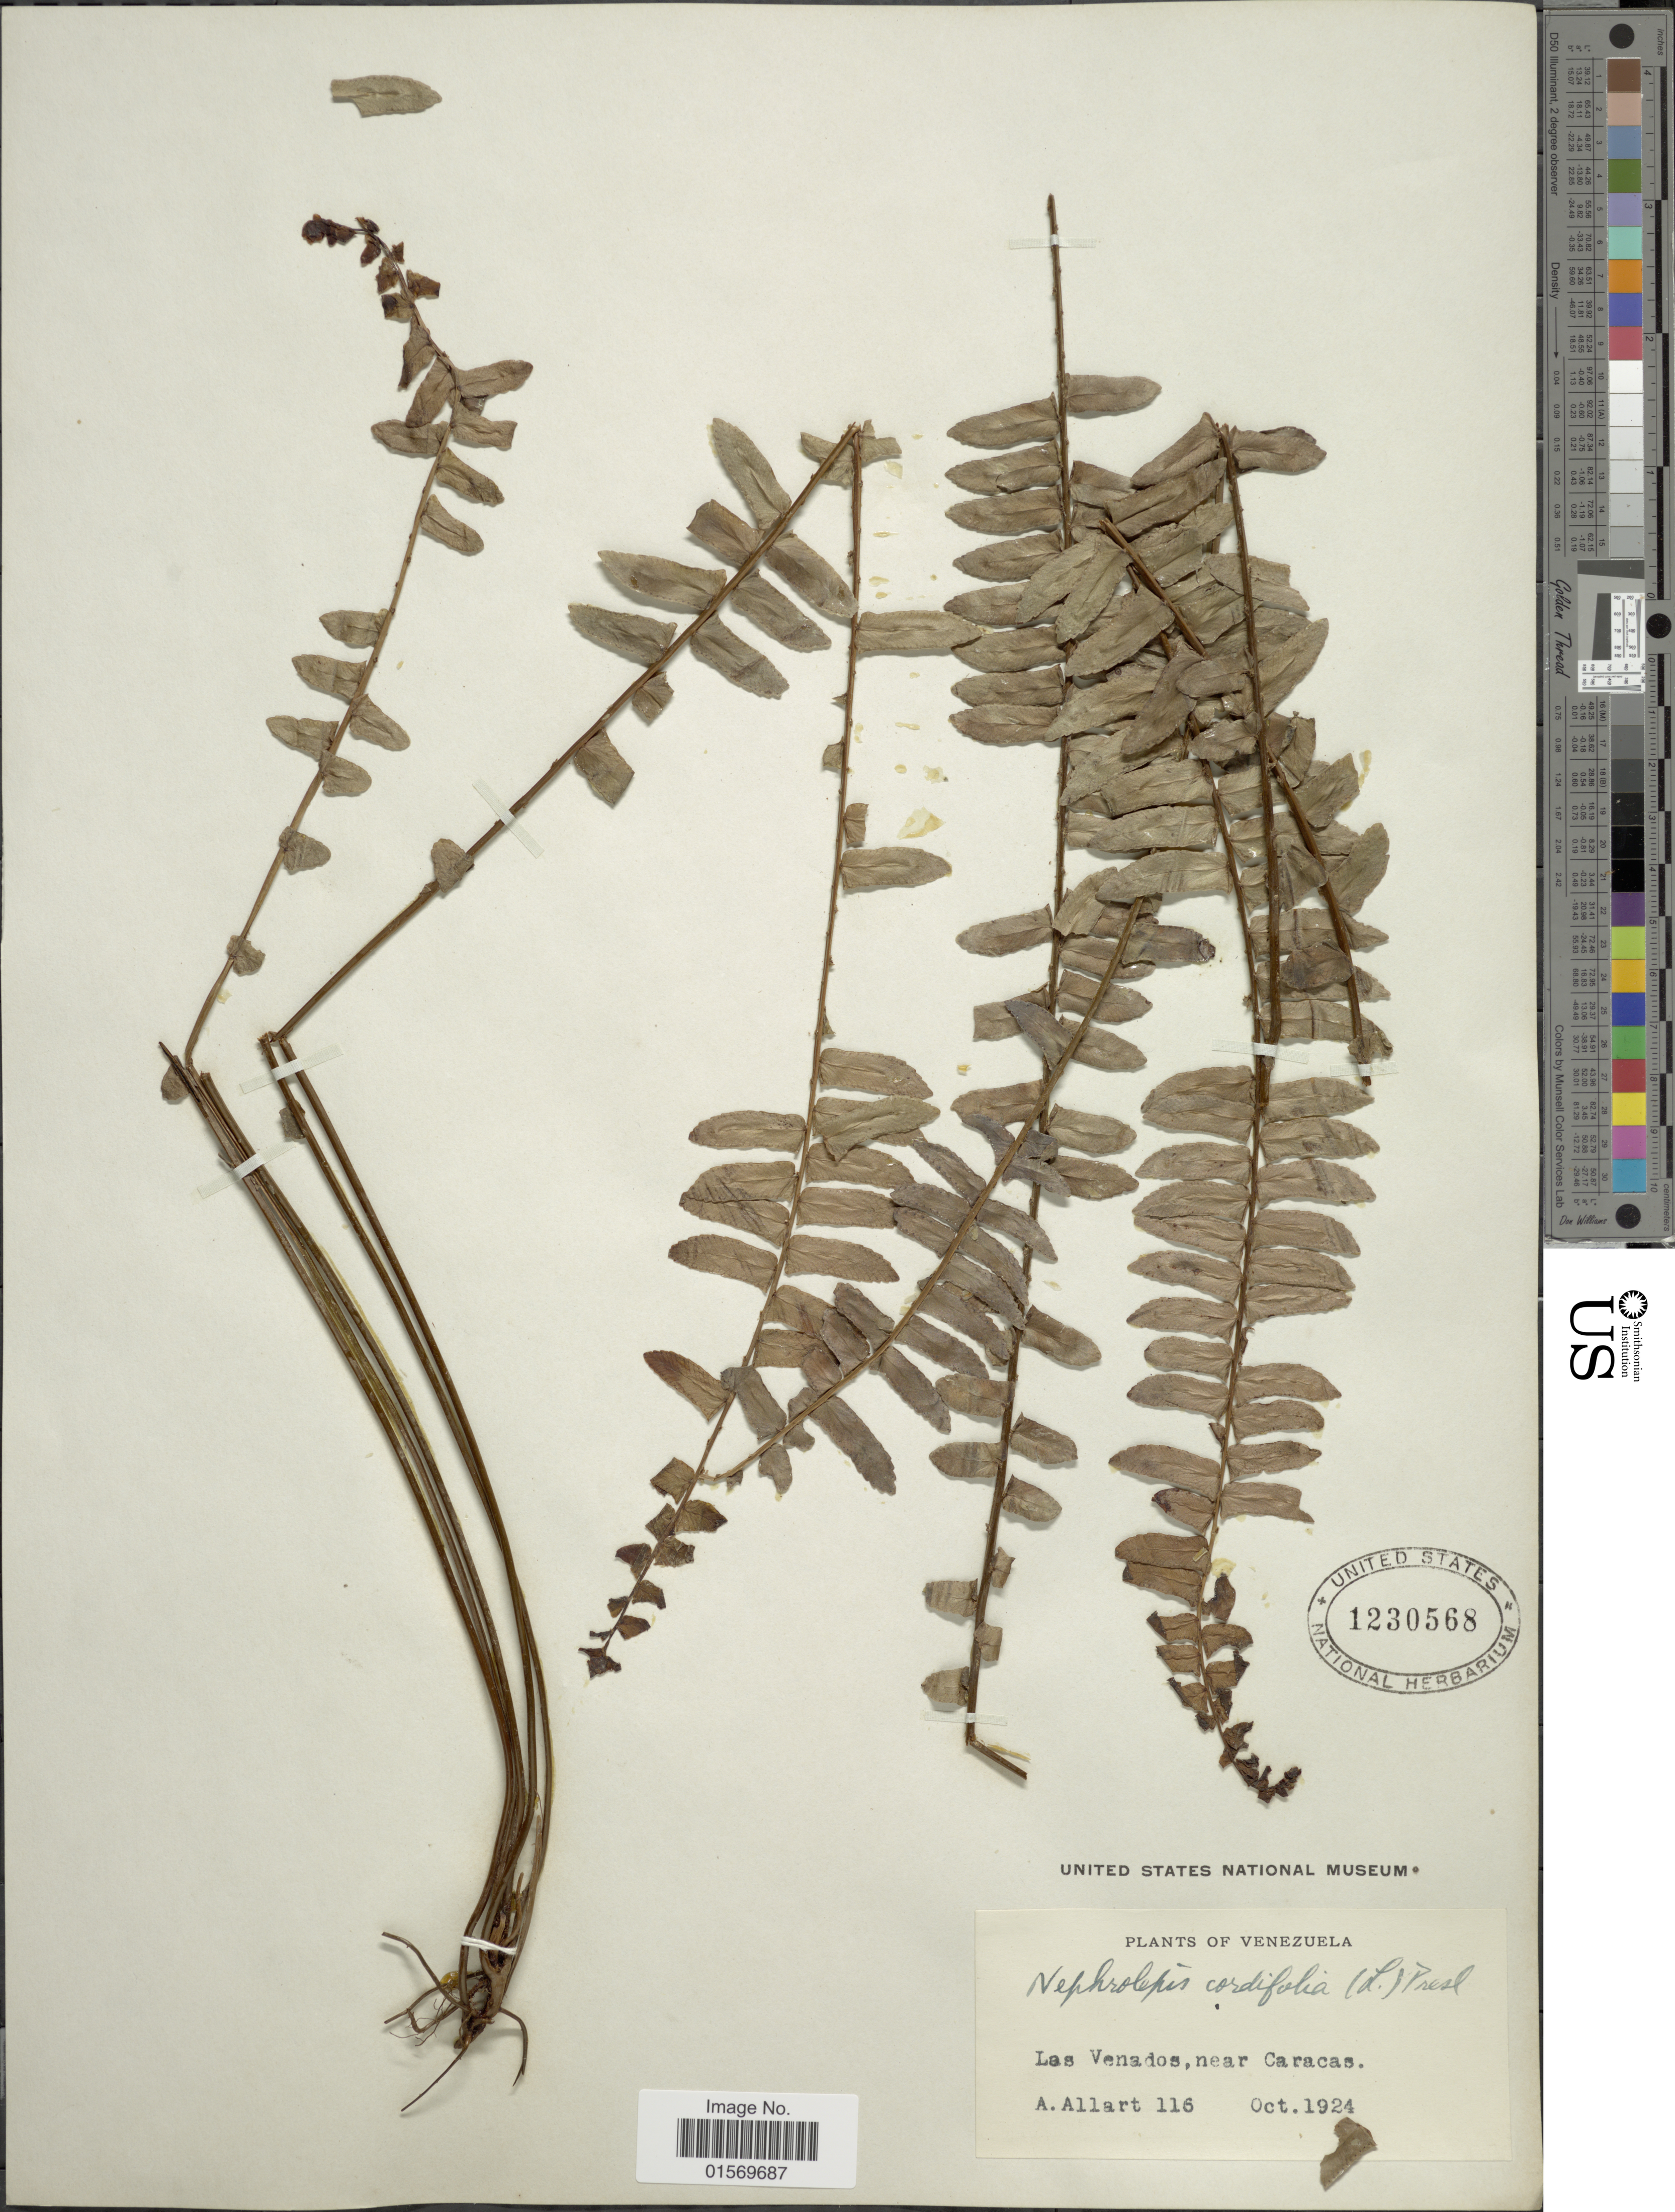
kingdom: Plantae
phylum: Tracheophyta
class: Polypodiopsida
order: Polypodiales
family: Nephrolepidaceae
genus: Nephrolepis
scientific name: Nephrolepis cordifolia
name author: (L.) C. Presl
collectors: A. Allart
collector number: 116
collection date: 1924-10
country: Venezuela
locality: Los Venados, near Caracas.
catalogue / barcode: US 1230568